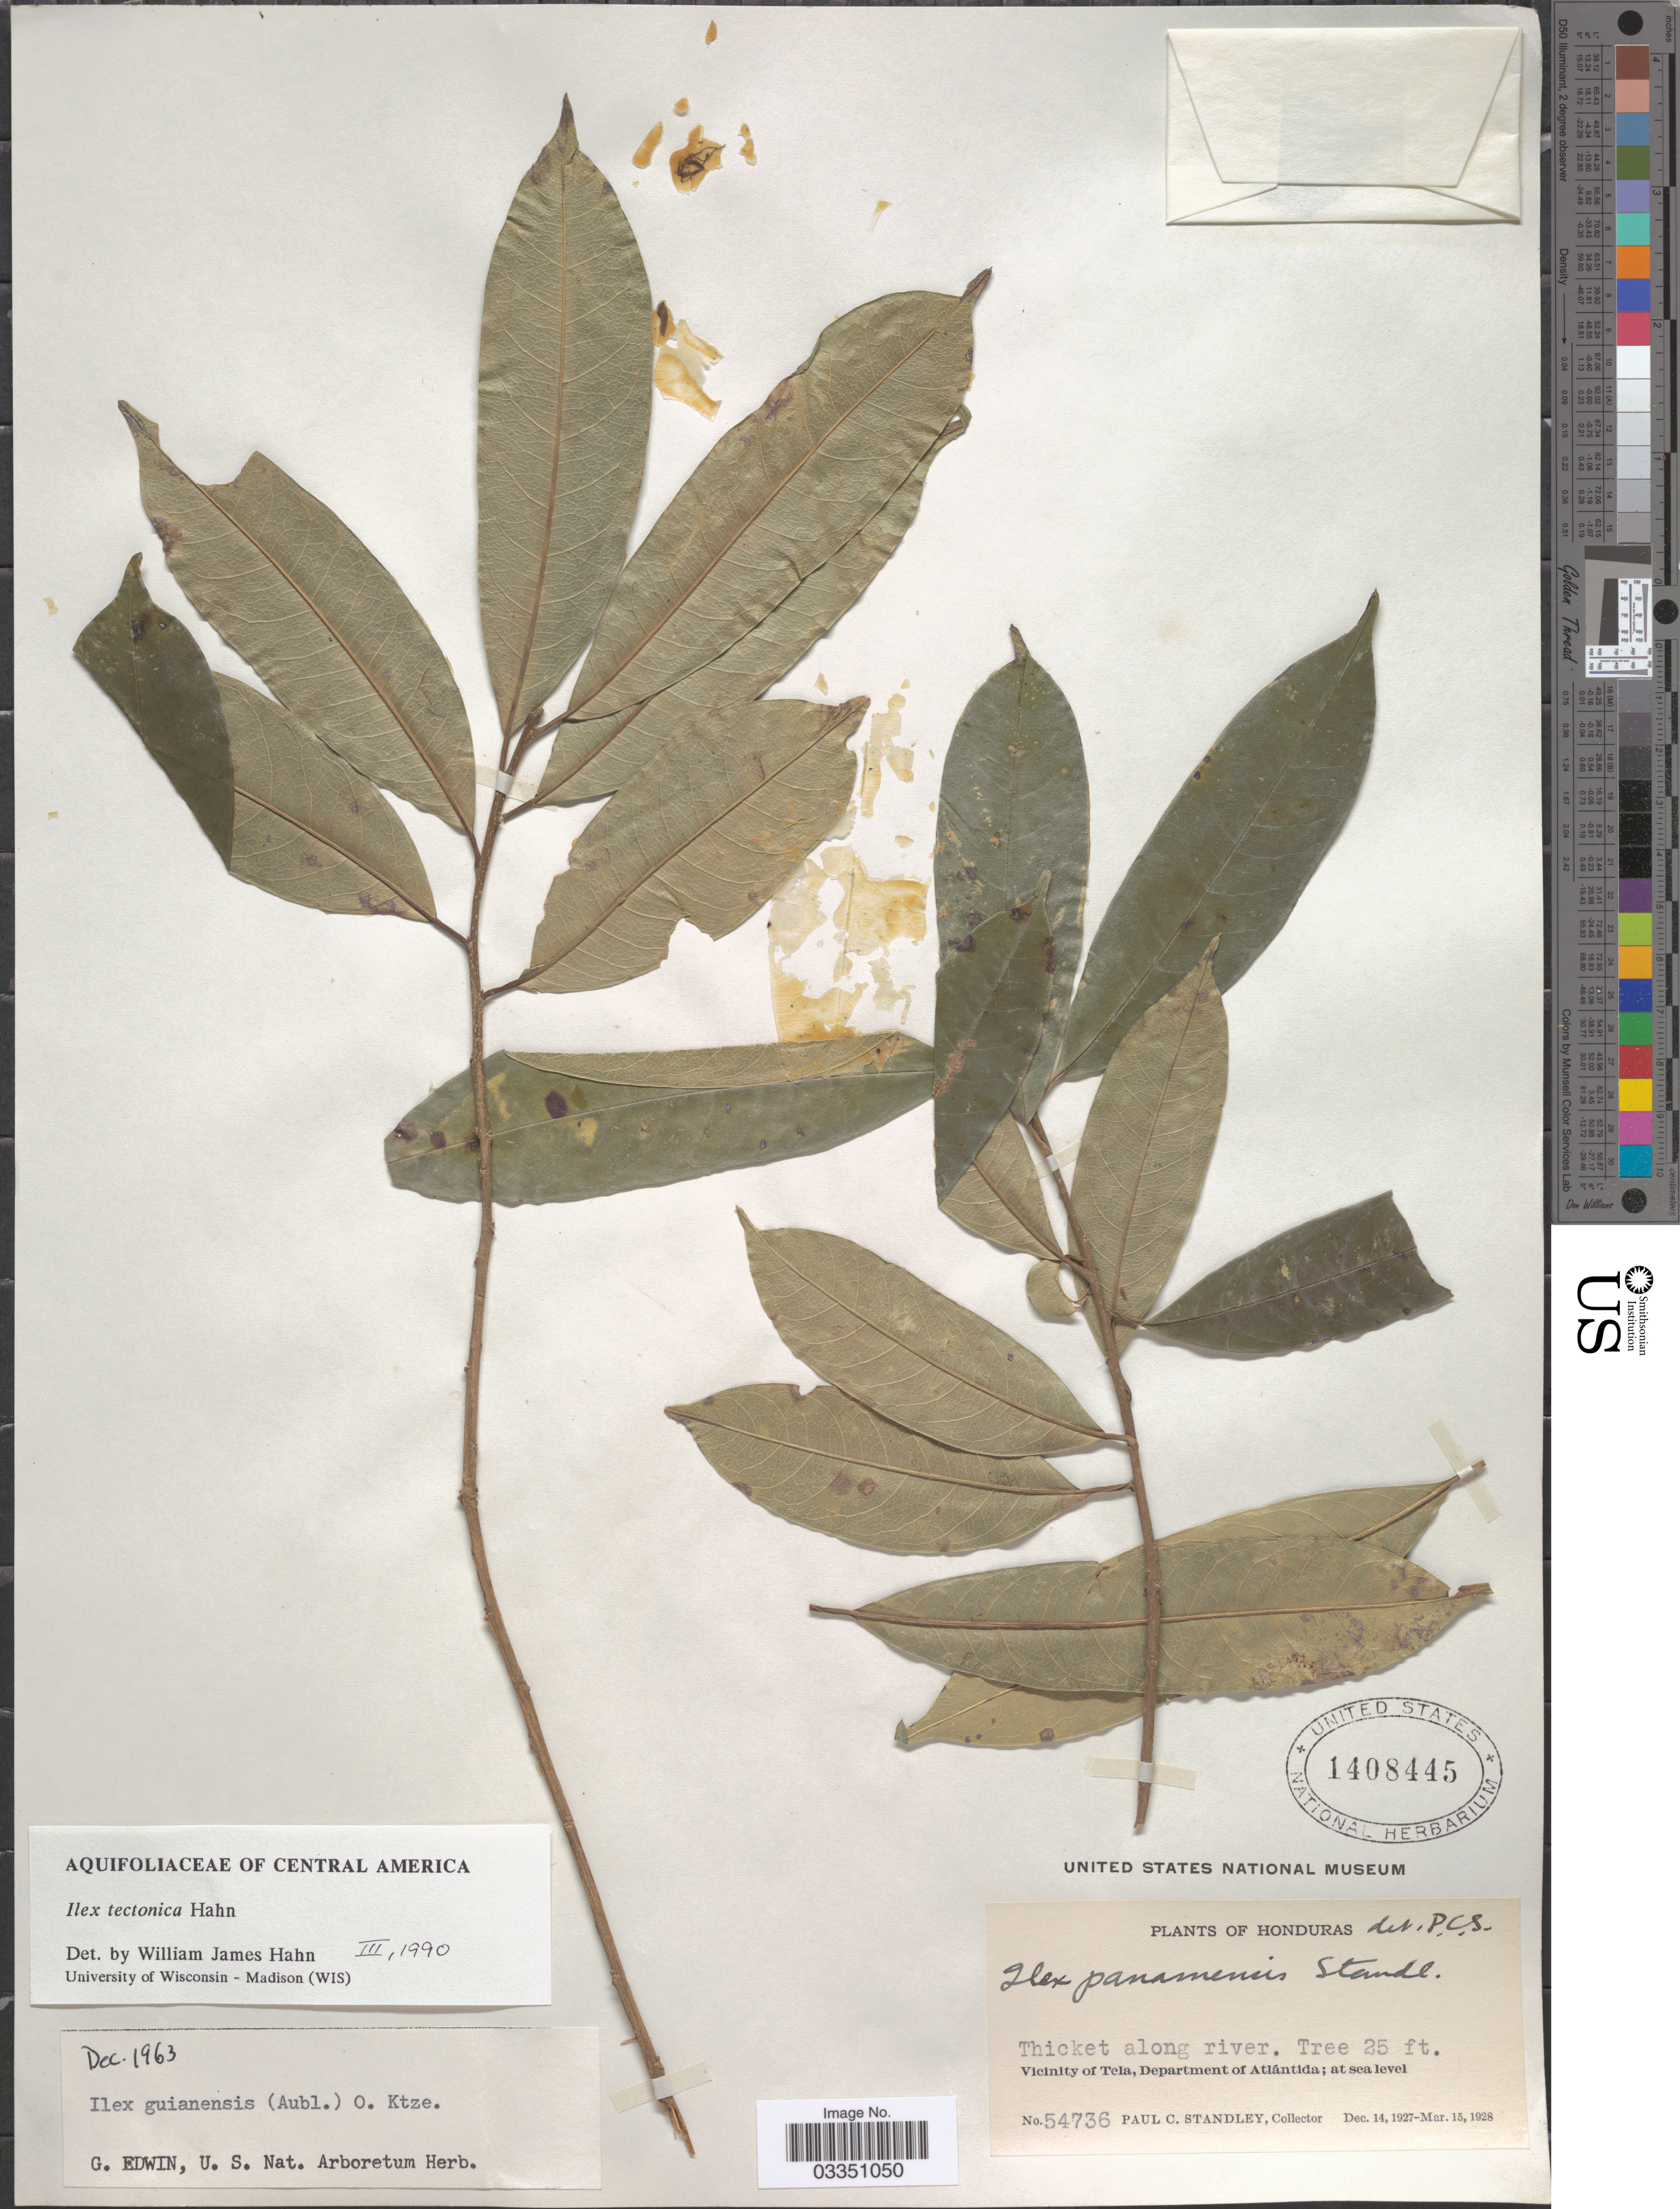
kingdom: Plantae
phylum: Tracheophyta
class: Magnoliopsida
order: Aquifoliales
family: Aquifoliaceae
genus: Ilex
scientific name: Ilex tectonica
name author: W.J. Hahn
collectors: P. C. Standley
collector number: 54736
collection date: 1927-12-14/1928-03-15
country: Honduras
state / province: Atlántida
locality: Thicket along river. Vicinity of Tela, Department of Atlántida.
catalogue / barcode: US 1408445